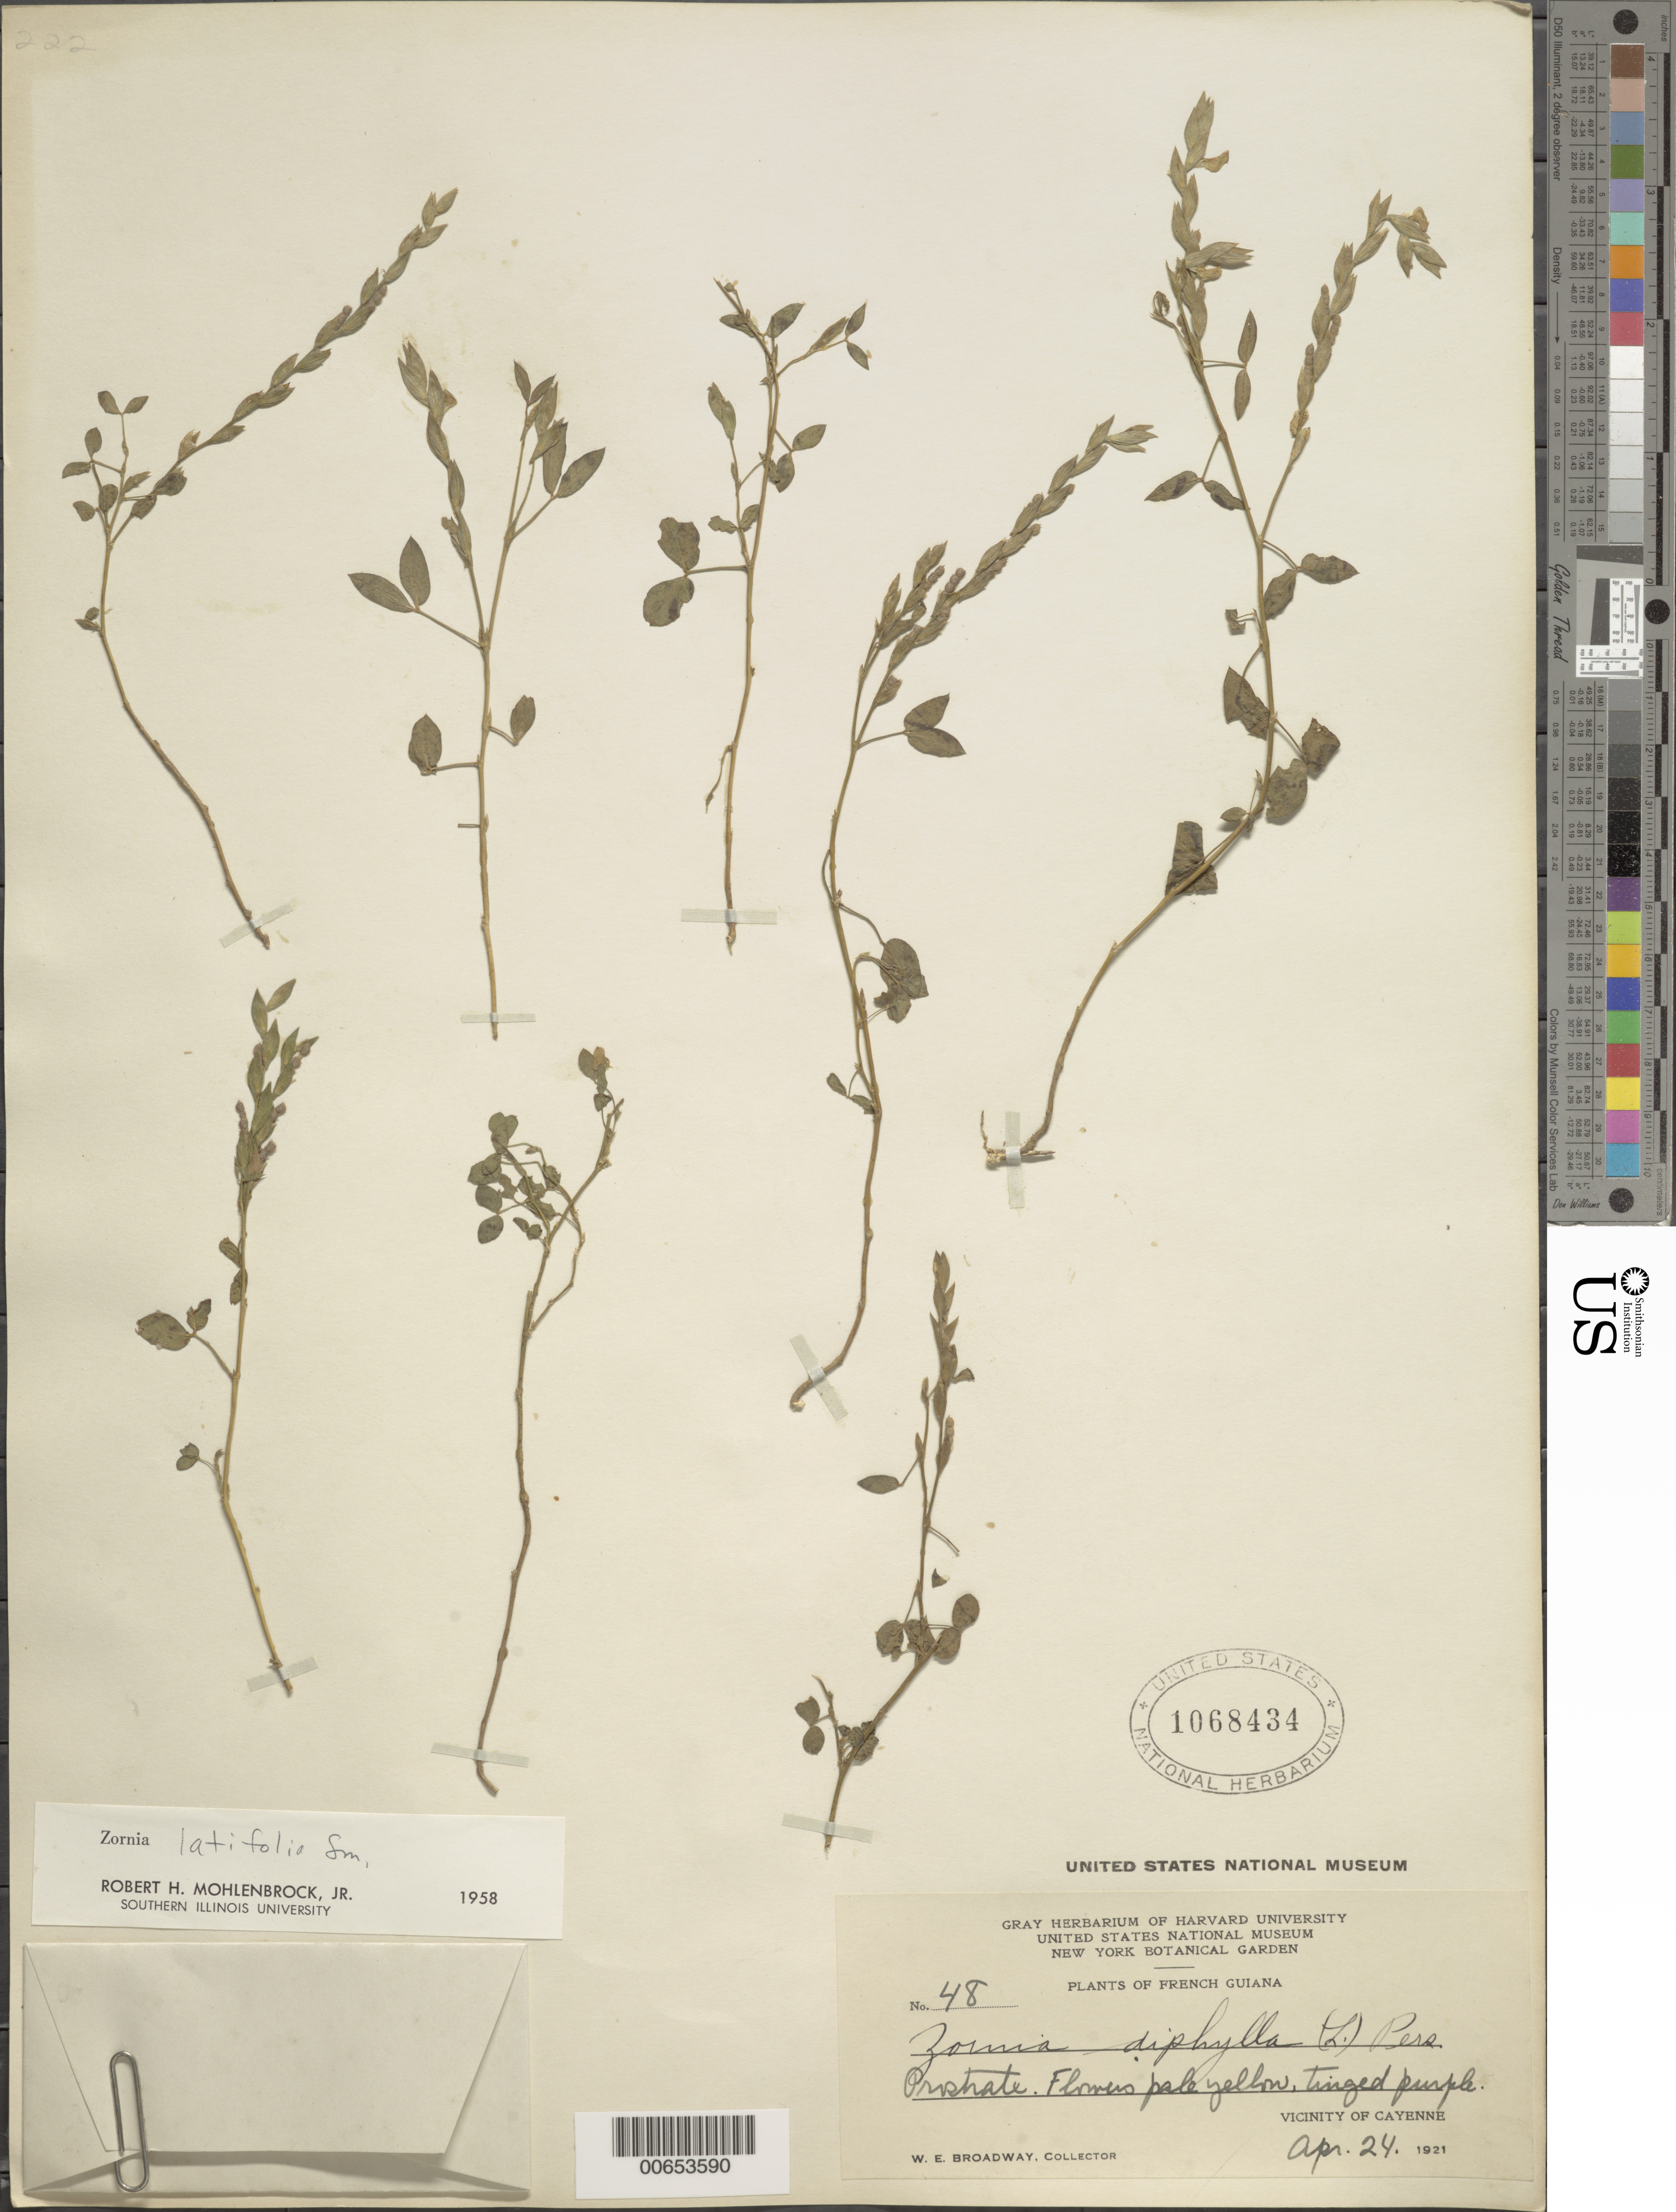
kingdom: Plantae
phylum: Tracheophyta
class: Magnoliopsida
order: Fabales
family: Fabaceae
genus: Zornia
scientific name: Zornia latifolia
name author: Sm.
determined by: Mohlenbrock, Robert H., Jr.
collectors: W. E. Broadway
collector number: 48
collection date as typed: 24-Apr-21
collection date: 1921-04-24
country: French Guiana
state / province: Cayenne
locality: Cayenne, vic.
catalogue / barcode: US 1068434